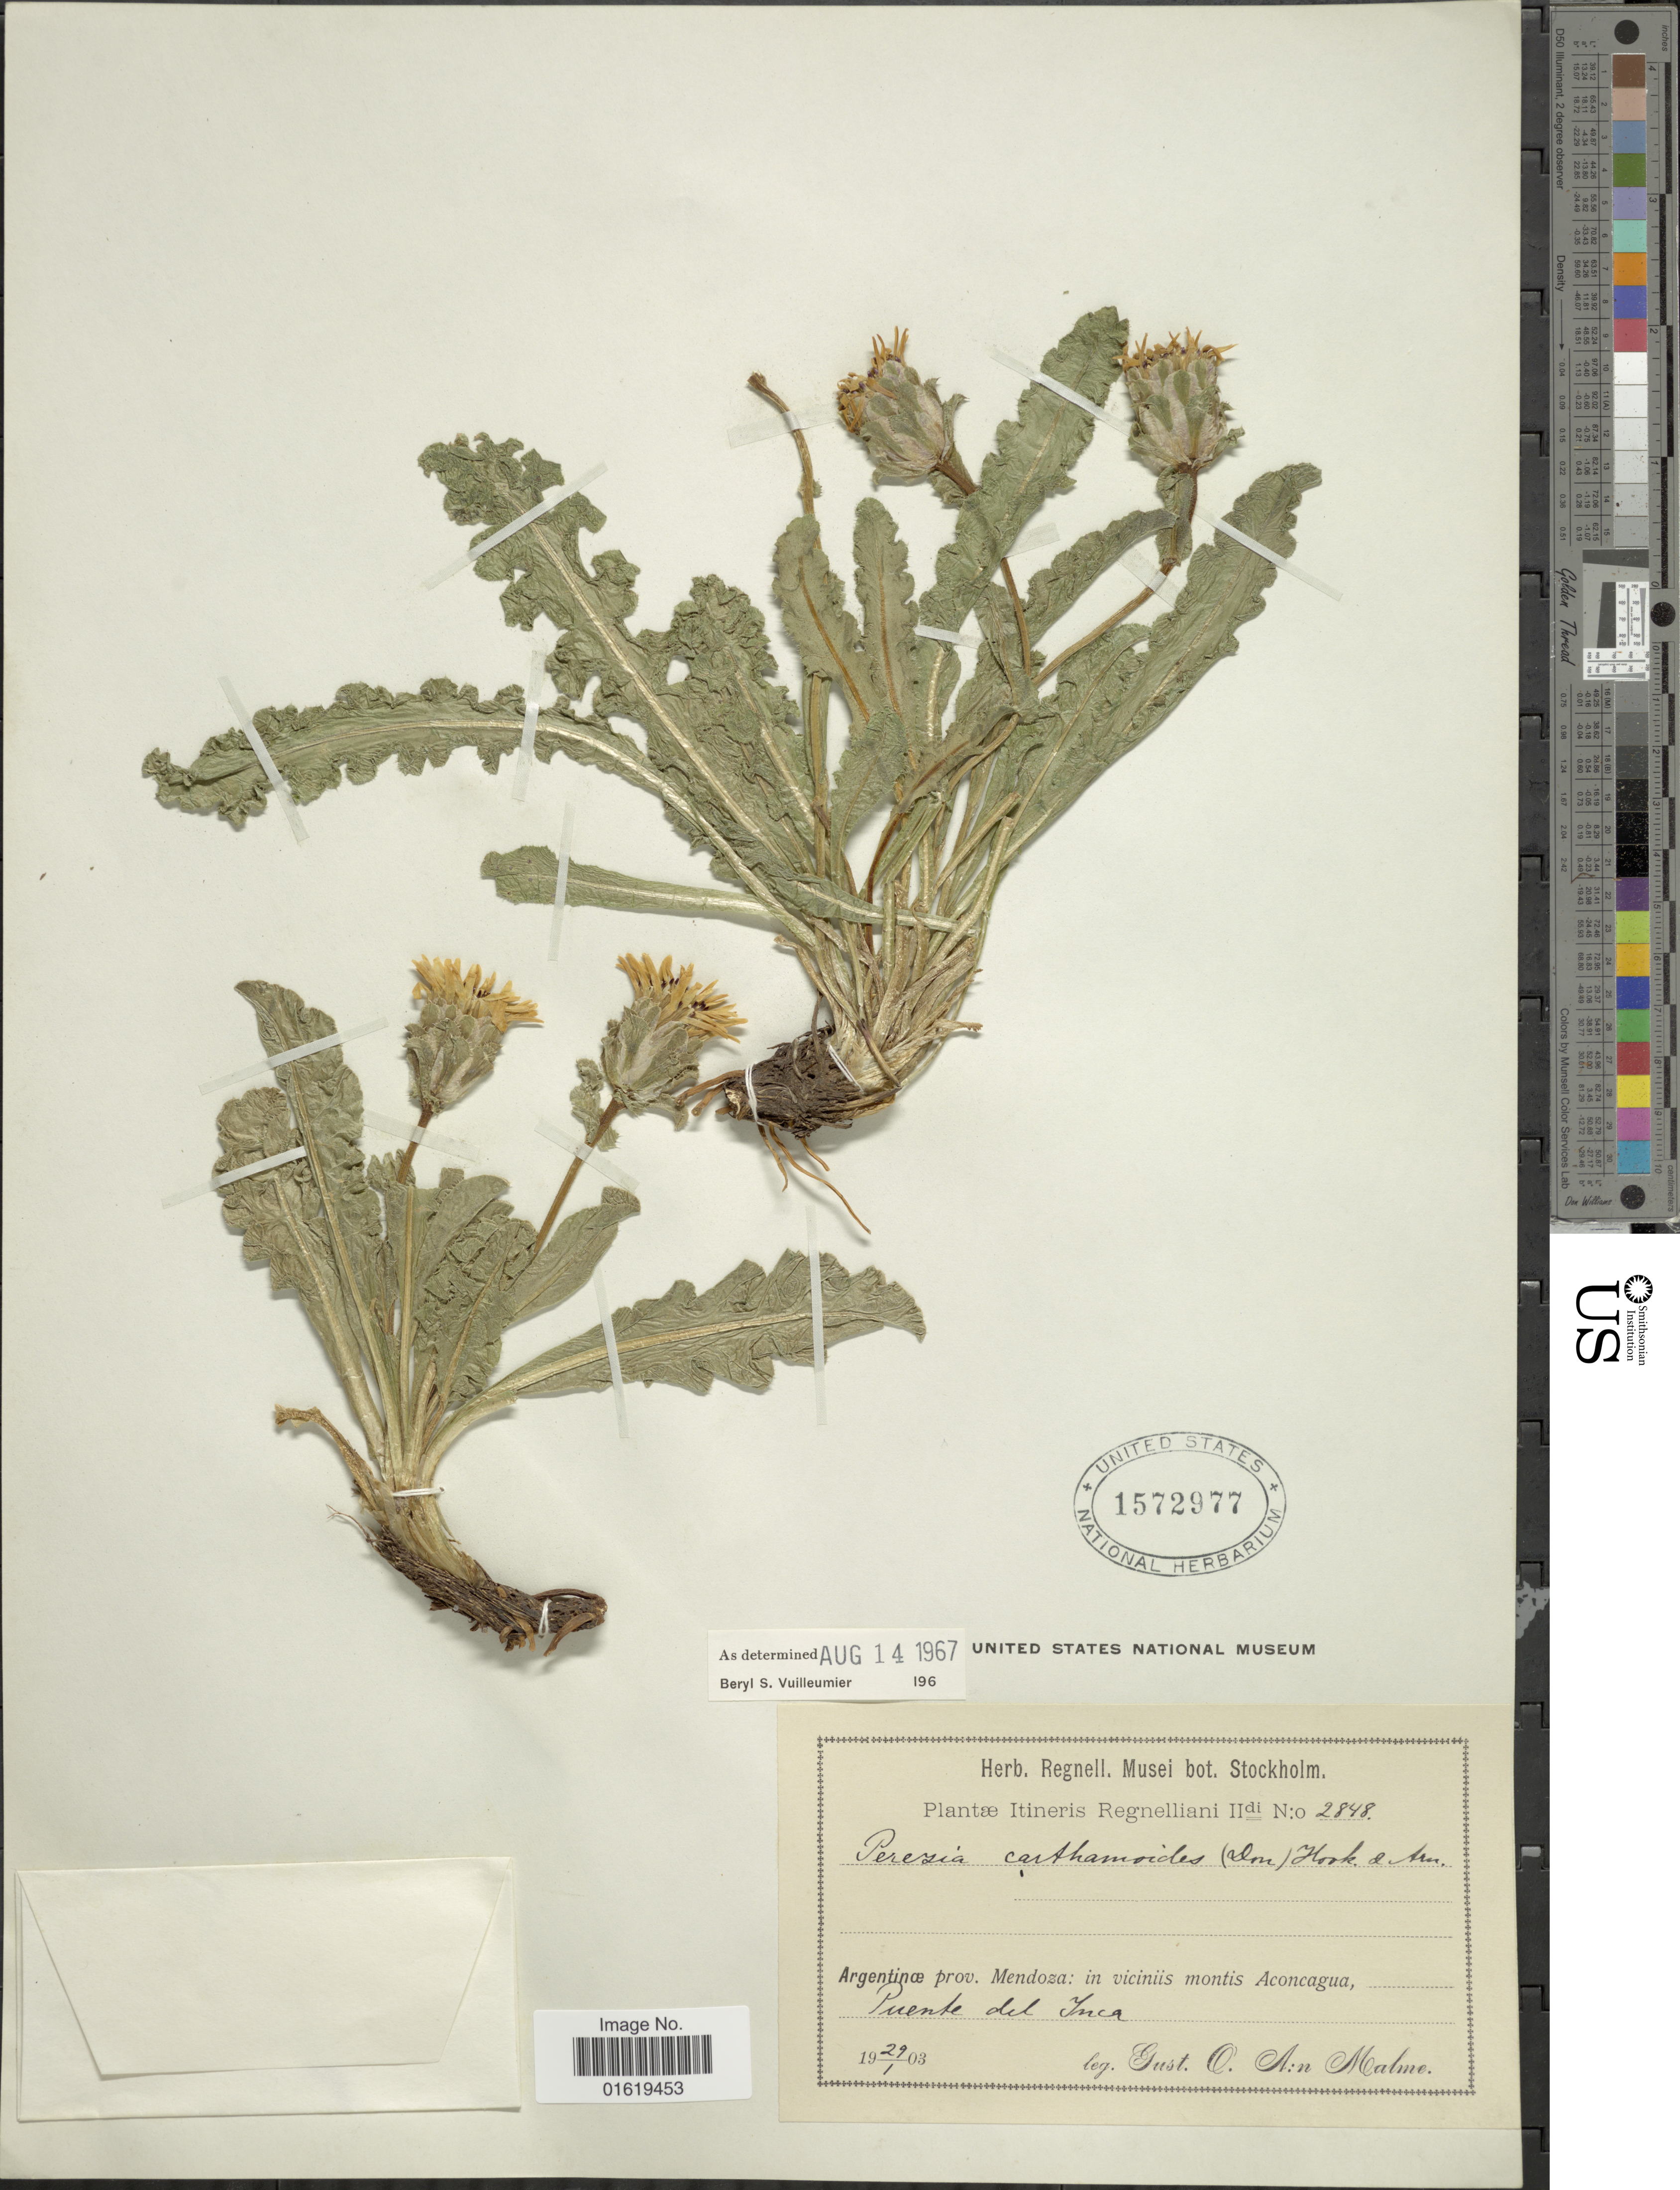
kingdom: Plantae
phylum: Tracheophyta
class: Magnoliopsida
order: Asterales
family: Asteraceae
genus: Perezia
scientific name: Perezia carthamoides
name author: (D. Don) Hook. & Arn.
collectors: G. O. A. Malme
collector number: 2848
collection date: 1903-01-29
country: Argentina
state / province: Mendoza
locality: Argentinæ prov. Mendoza: in viciniis montis Aconcagua, Puente del Inca.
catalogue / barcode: US 1572977